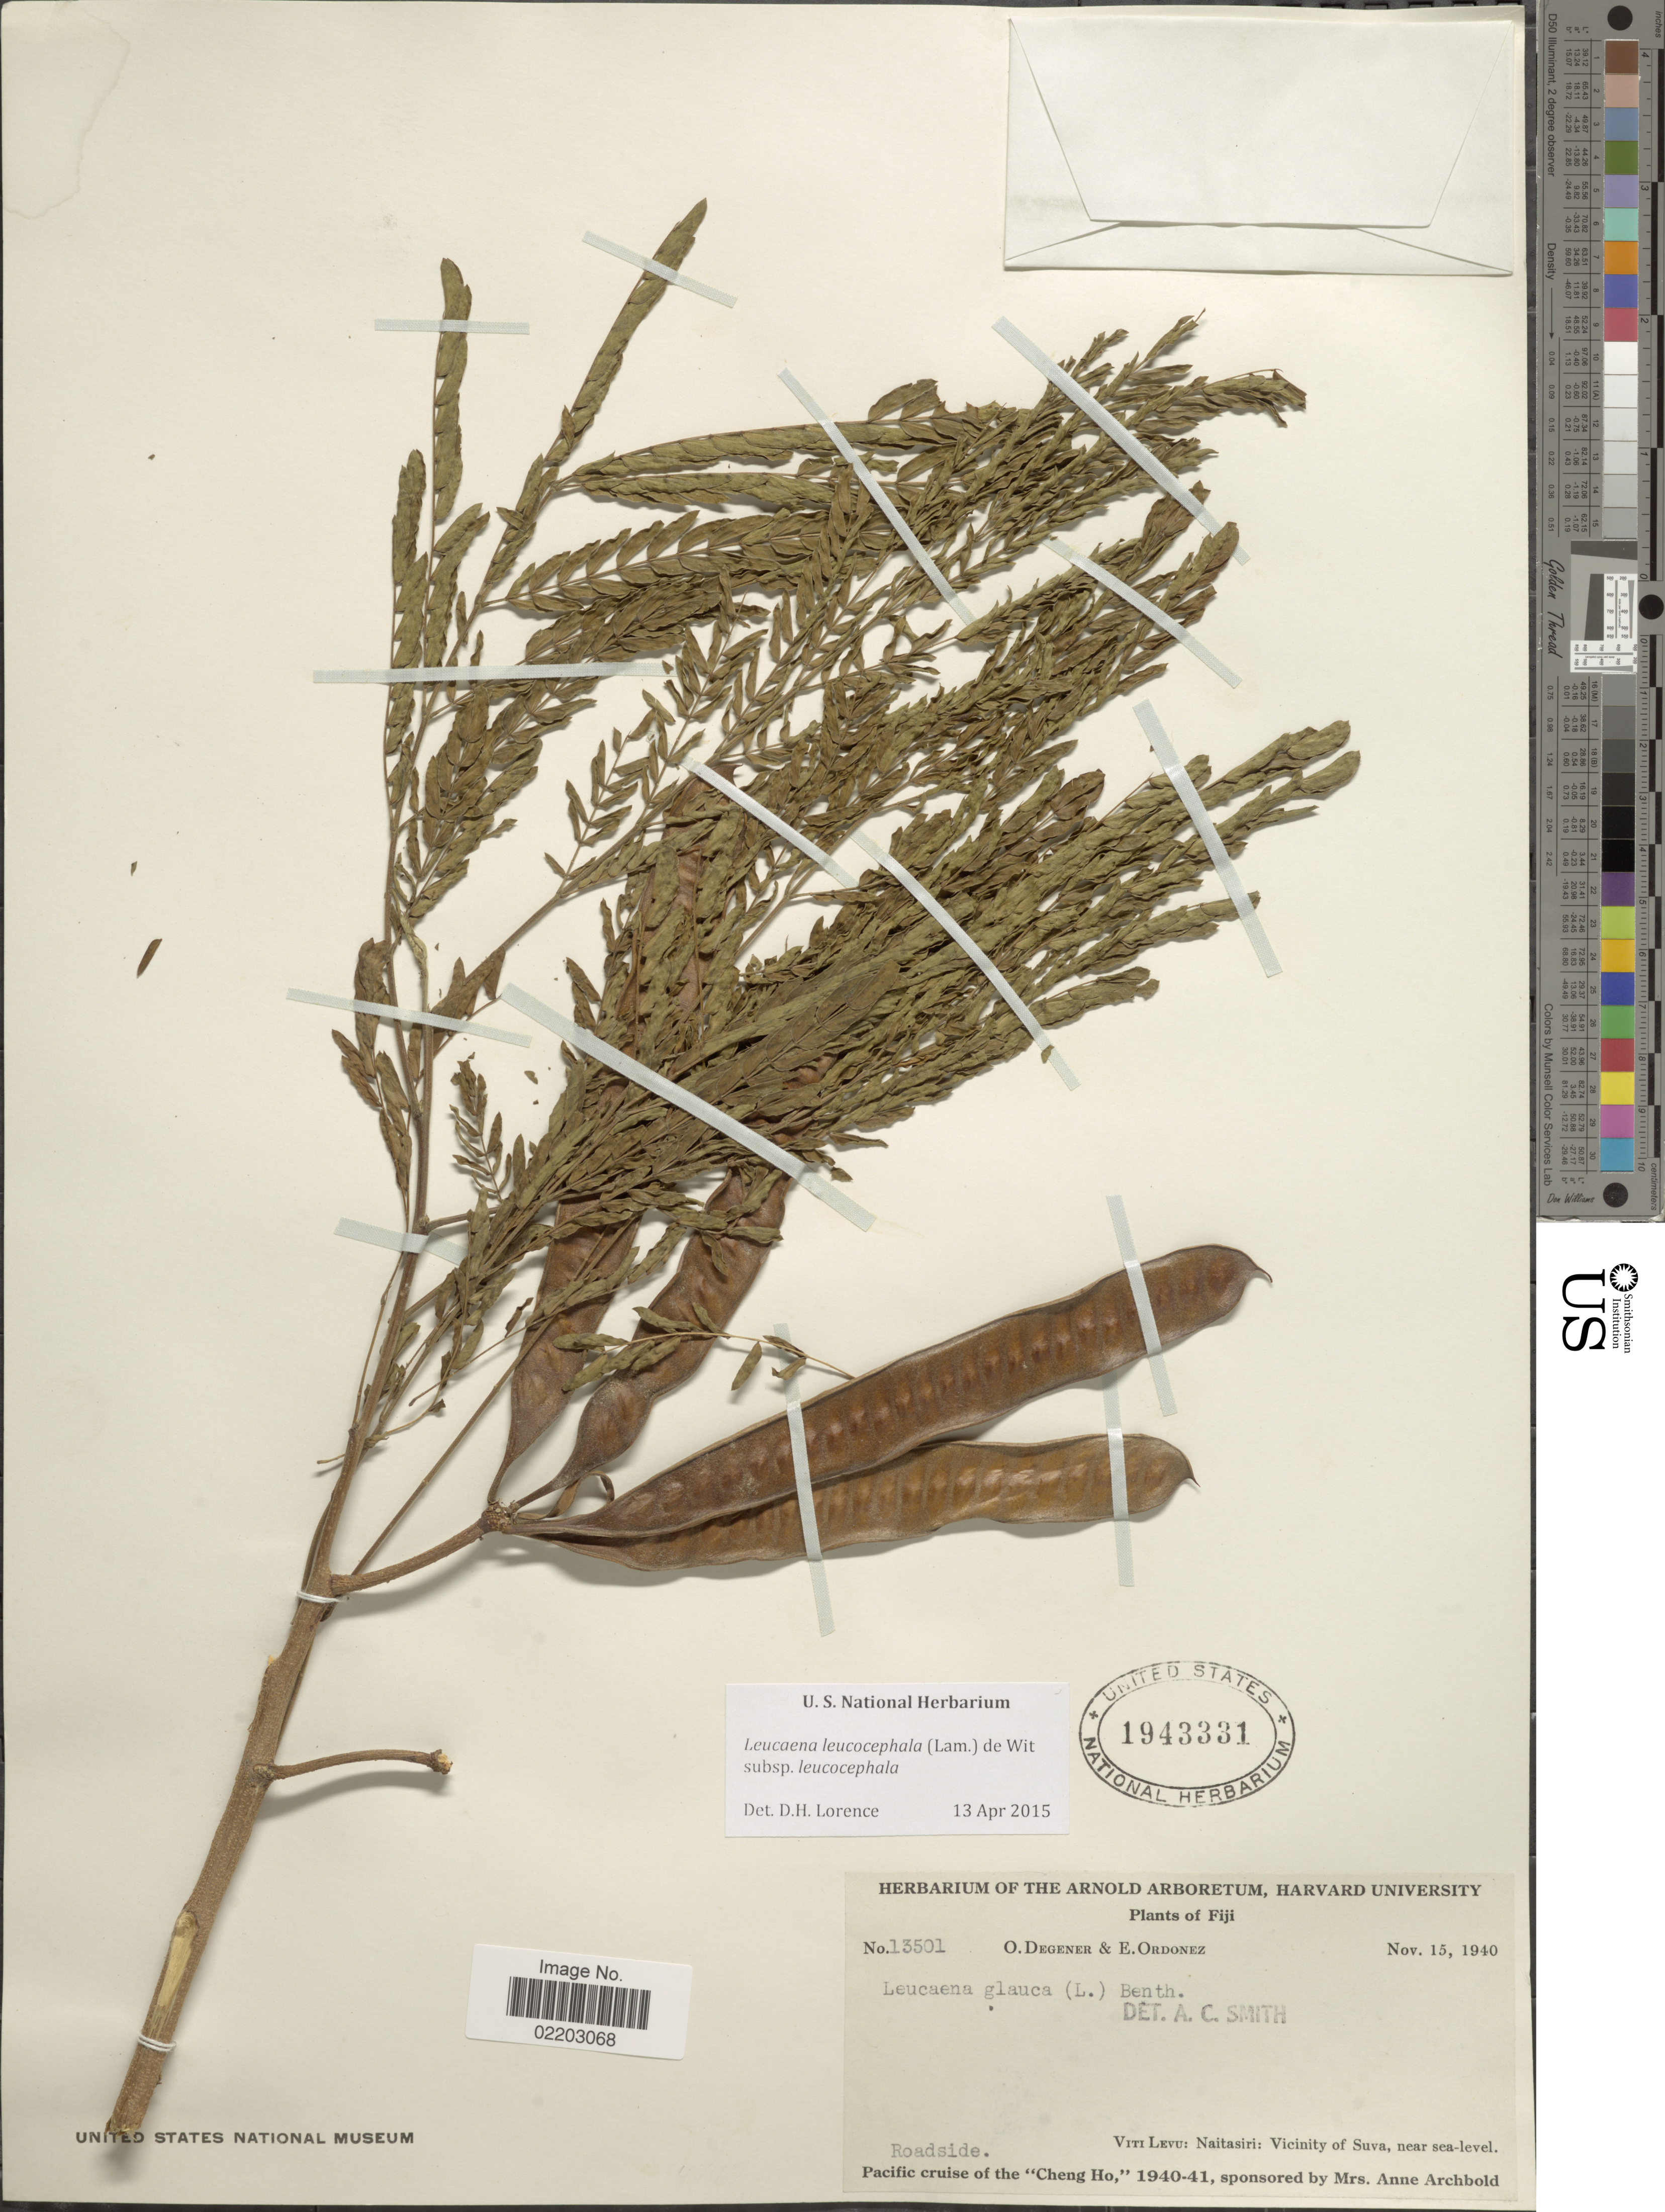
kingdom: Plantae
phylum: Tracheophyta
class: Magnoliopsida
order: Fabales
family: Fabaceae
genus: Leucaena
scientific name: Leucaena leucocephala subsp. leucocephala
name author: (Lam.) de Wit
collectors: O. Degener & E. Ordonez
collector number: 13501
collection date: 1940-11-15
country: Fiji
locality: Roadside. Viti Levu: Naitasiri: Vicinity of Suva.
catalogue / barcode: US 1943331